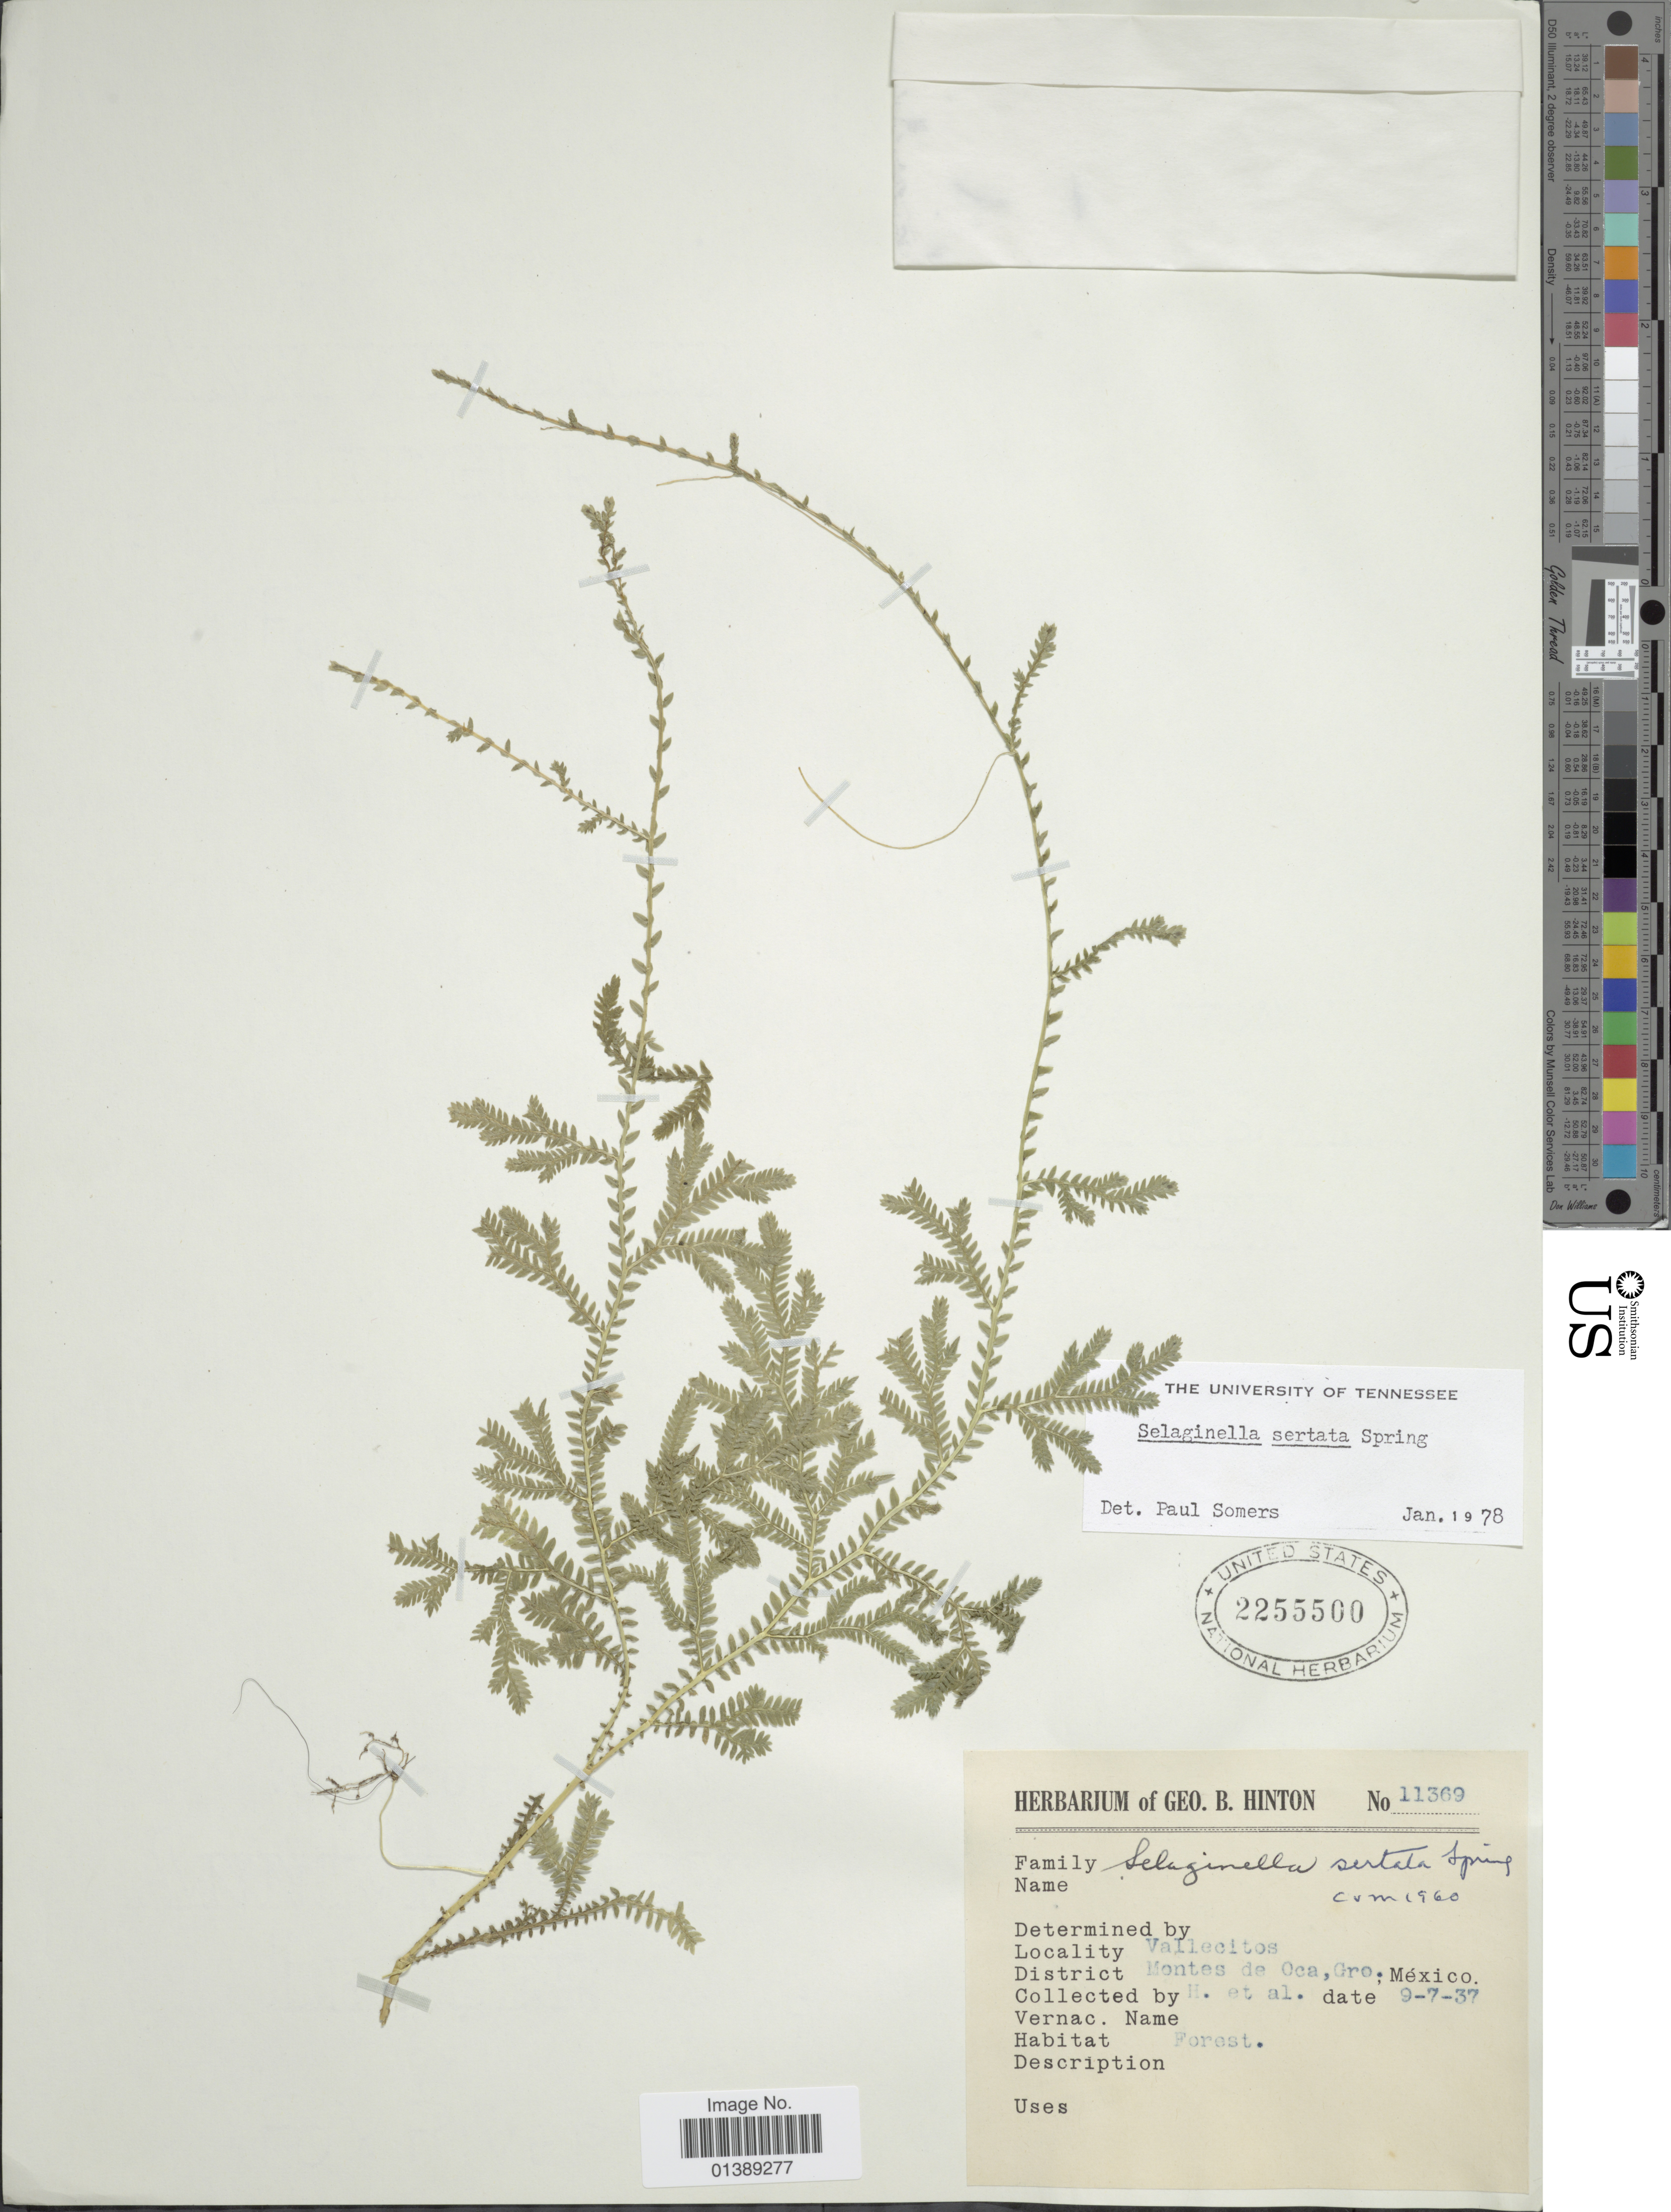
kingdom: Plantae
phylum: Tracheophyta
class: Lycopodiopsida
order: Selaginellales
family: Selaginellaceae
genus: Selaginella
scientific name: Selaginella sertata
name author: Spring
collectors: G. B. Hinton & et al.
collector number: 11369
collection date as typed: Transcribed d/m/y: 7/9/37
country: Mexico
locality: Vallecitos, District Montes de Oca, Gro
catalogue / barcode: US 2255500